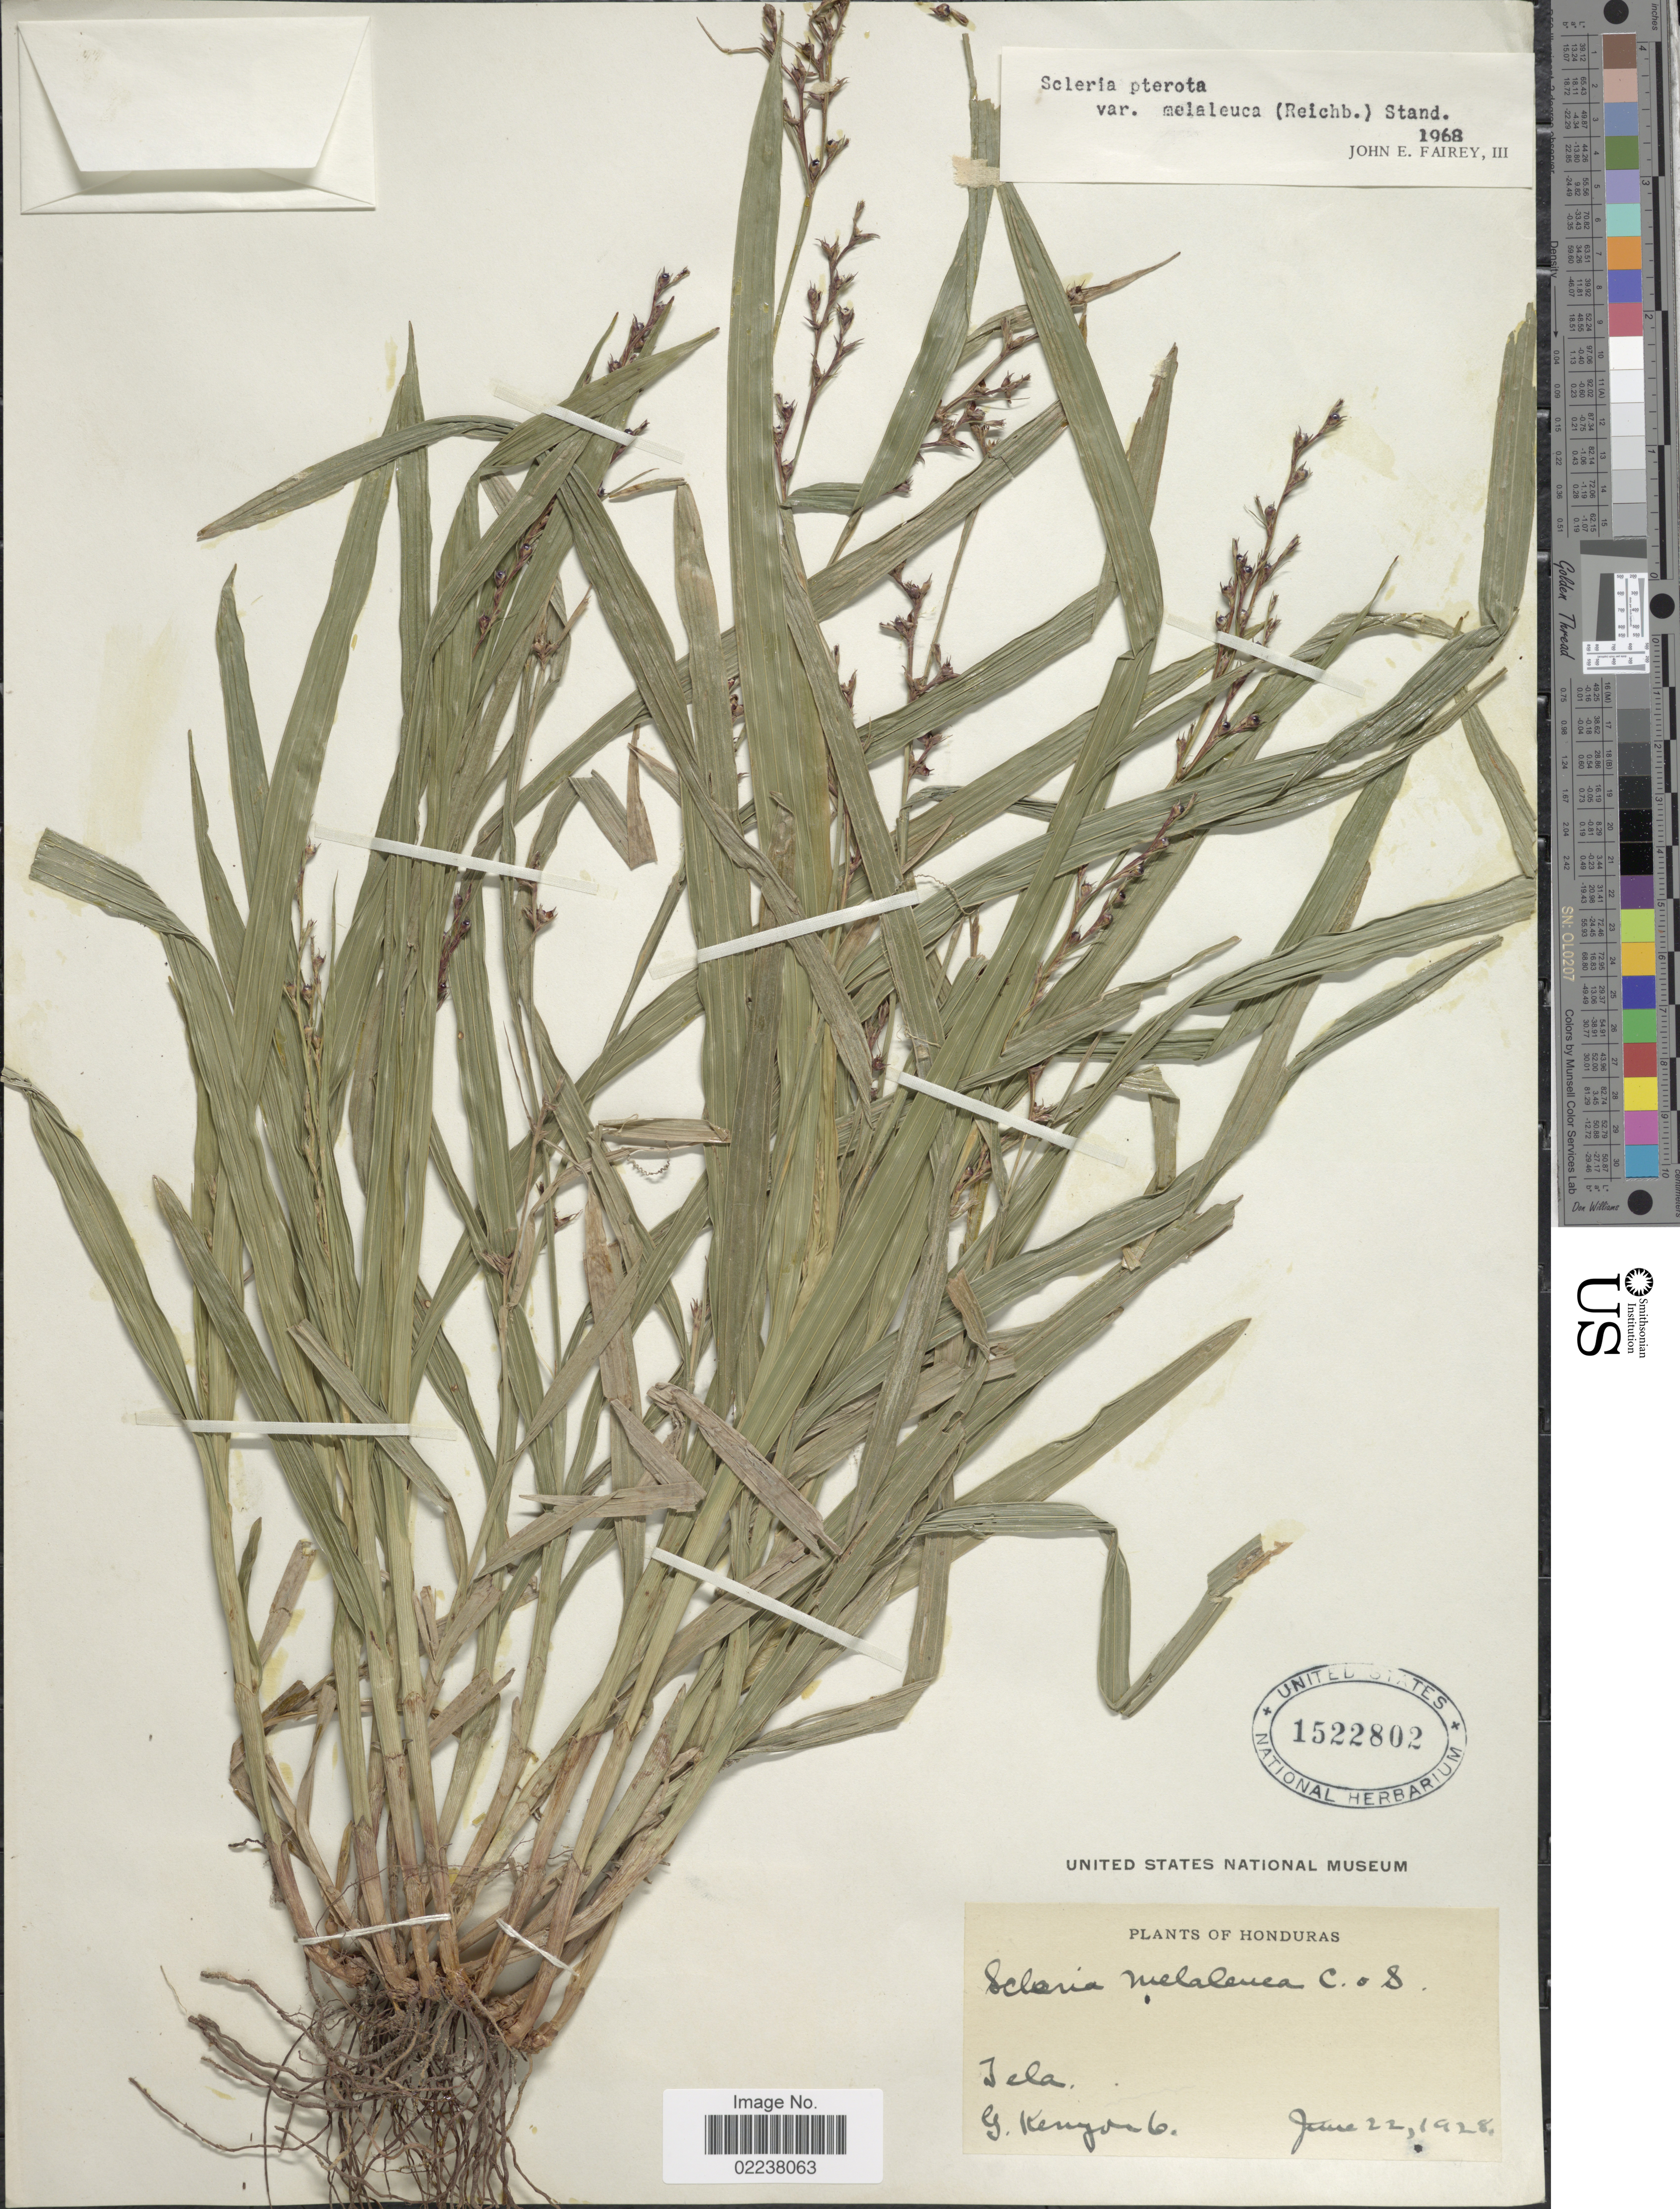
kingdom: Plantae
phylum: Tracheophyta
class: Liliopsida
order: Poales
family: Cyperaceae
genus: Scleria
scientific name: Scleria gaertneri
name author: Raddi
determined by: Strong, Mark T., (BOT), Smithsonian Institution - National Museum of Natural History (UNITED STATES)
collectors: G. Kenyon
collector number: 6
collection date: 1928-06-22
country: Honduras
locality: Tela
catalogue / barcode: US 1522802